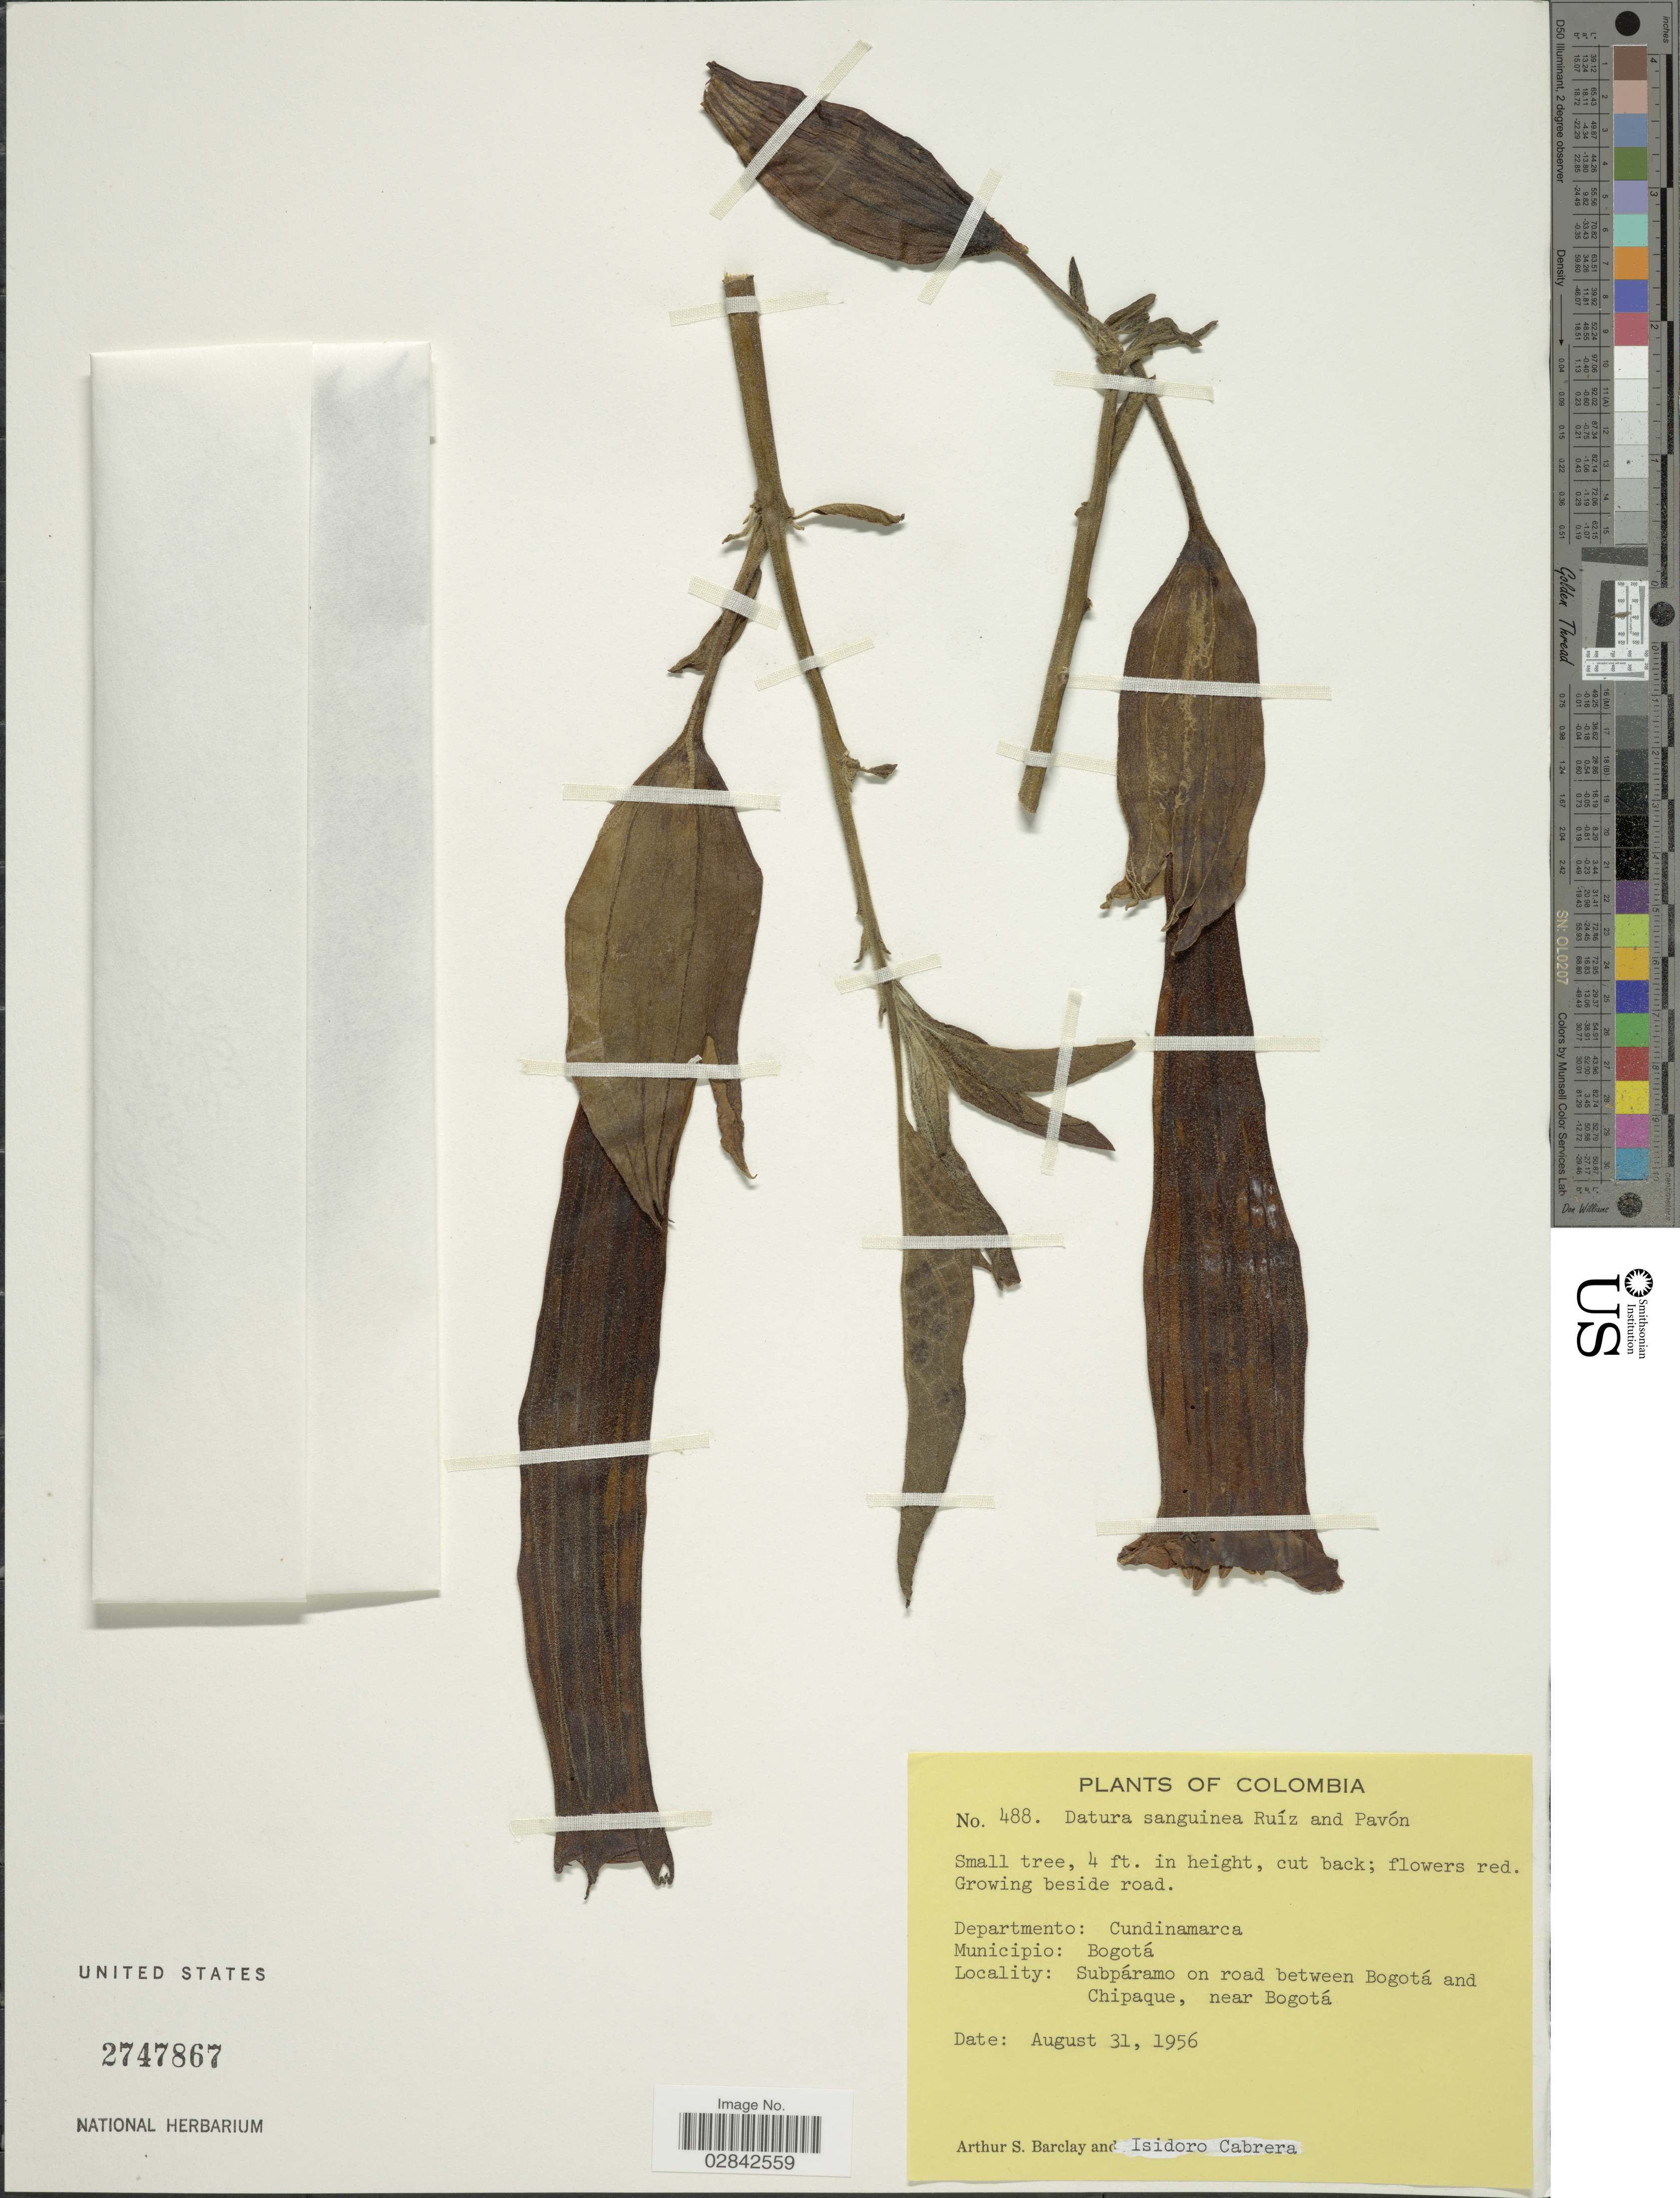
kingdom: Plantae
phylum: Tracheophyta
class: Magnoliopsida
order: Solanales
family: Solanaceae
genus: Brugmansia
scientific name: Brugmansia sanguinea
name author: (Ruiz & Pav.) D. Don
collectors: A. S. Barclay & I. Cabrera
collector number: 488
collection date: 1956-08-31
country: Colombia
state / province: Cundinamarca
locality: Departmento: Cundinamarca. Municipio: Bogotá, Subpáramo on road between Bogotá and Chipaque, near Bogotá.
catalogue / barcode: US 2747867